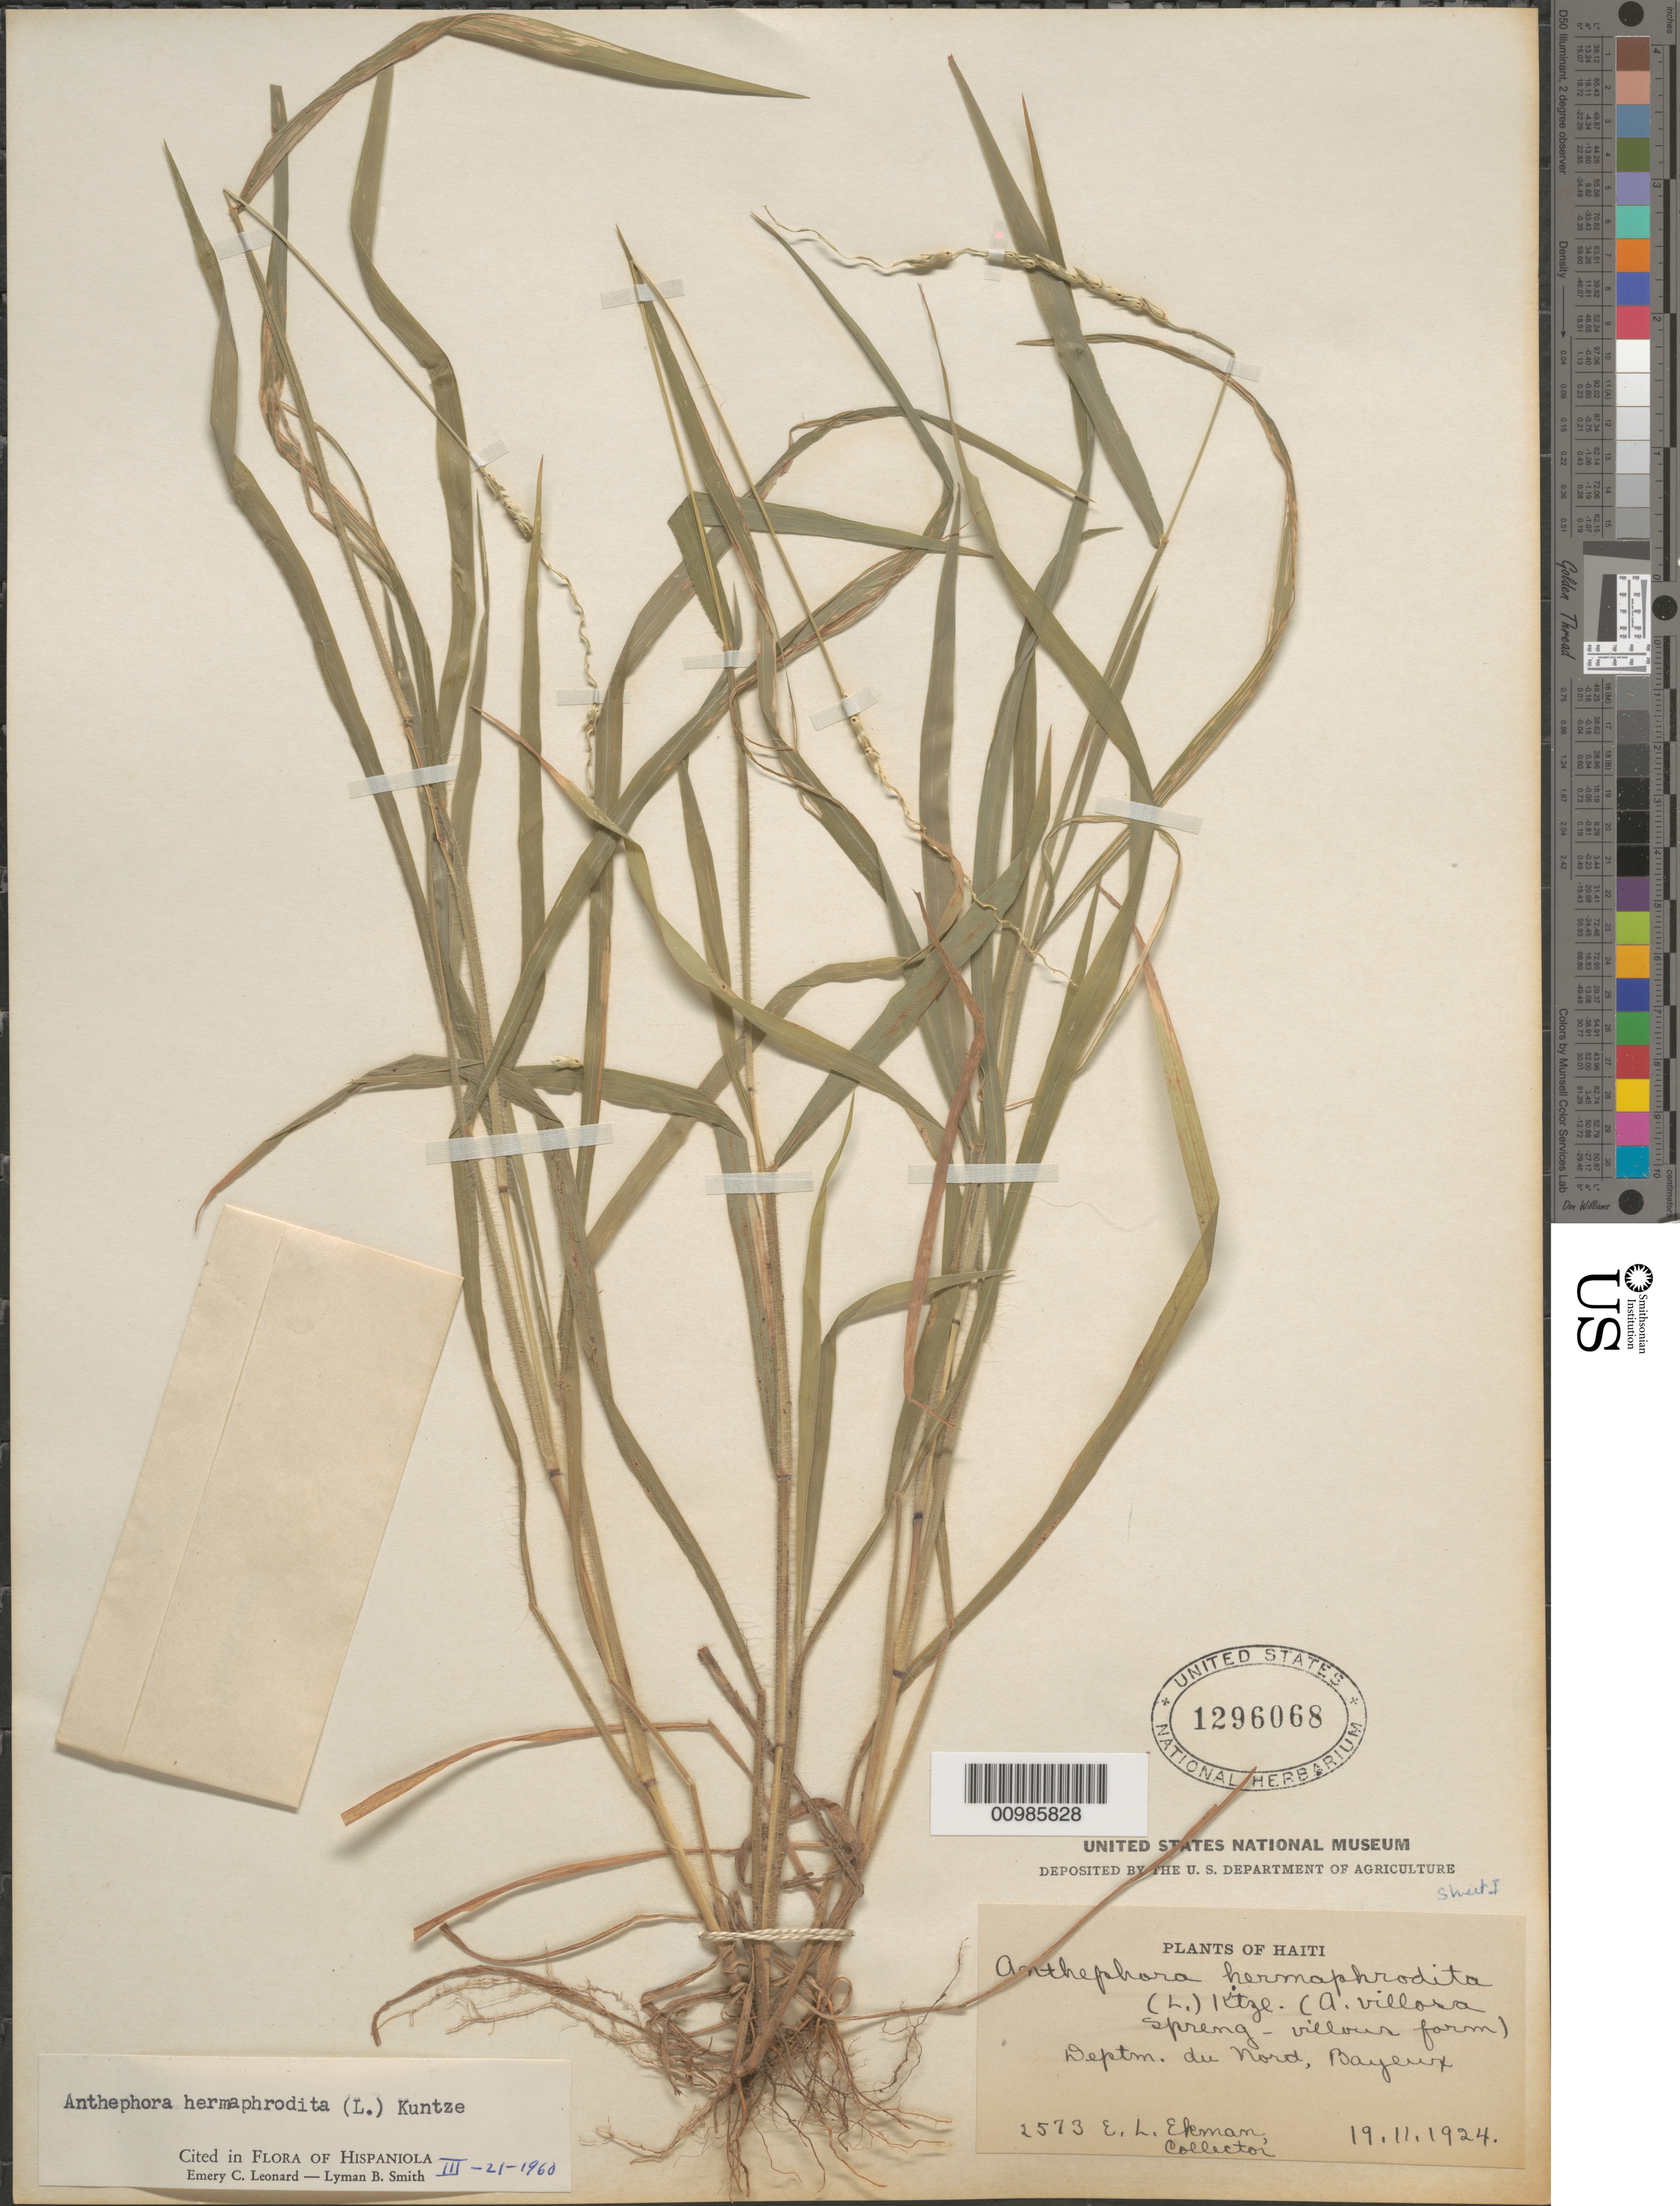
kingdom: Plantae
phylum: Tracheophyta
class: Liliopsida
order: Poales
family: Poaceae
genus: Anthephora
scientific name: Anthephora hermaphrodita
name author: (L.) Kuntze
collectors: E. L. Ekman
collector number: H 2573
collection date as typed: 19 Nov 1924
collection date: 1924-11-19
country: Haiti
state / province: Nord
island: Hispaniola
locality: Bayeux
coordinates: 0 N, 0 E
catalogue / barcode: US 1296068